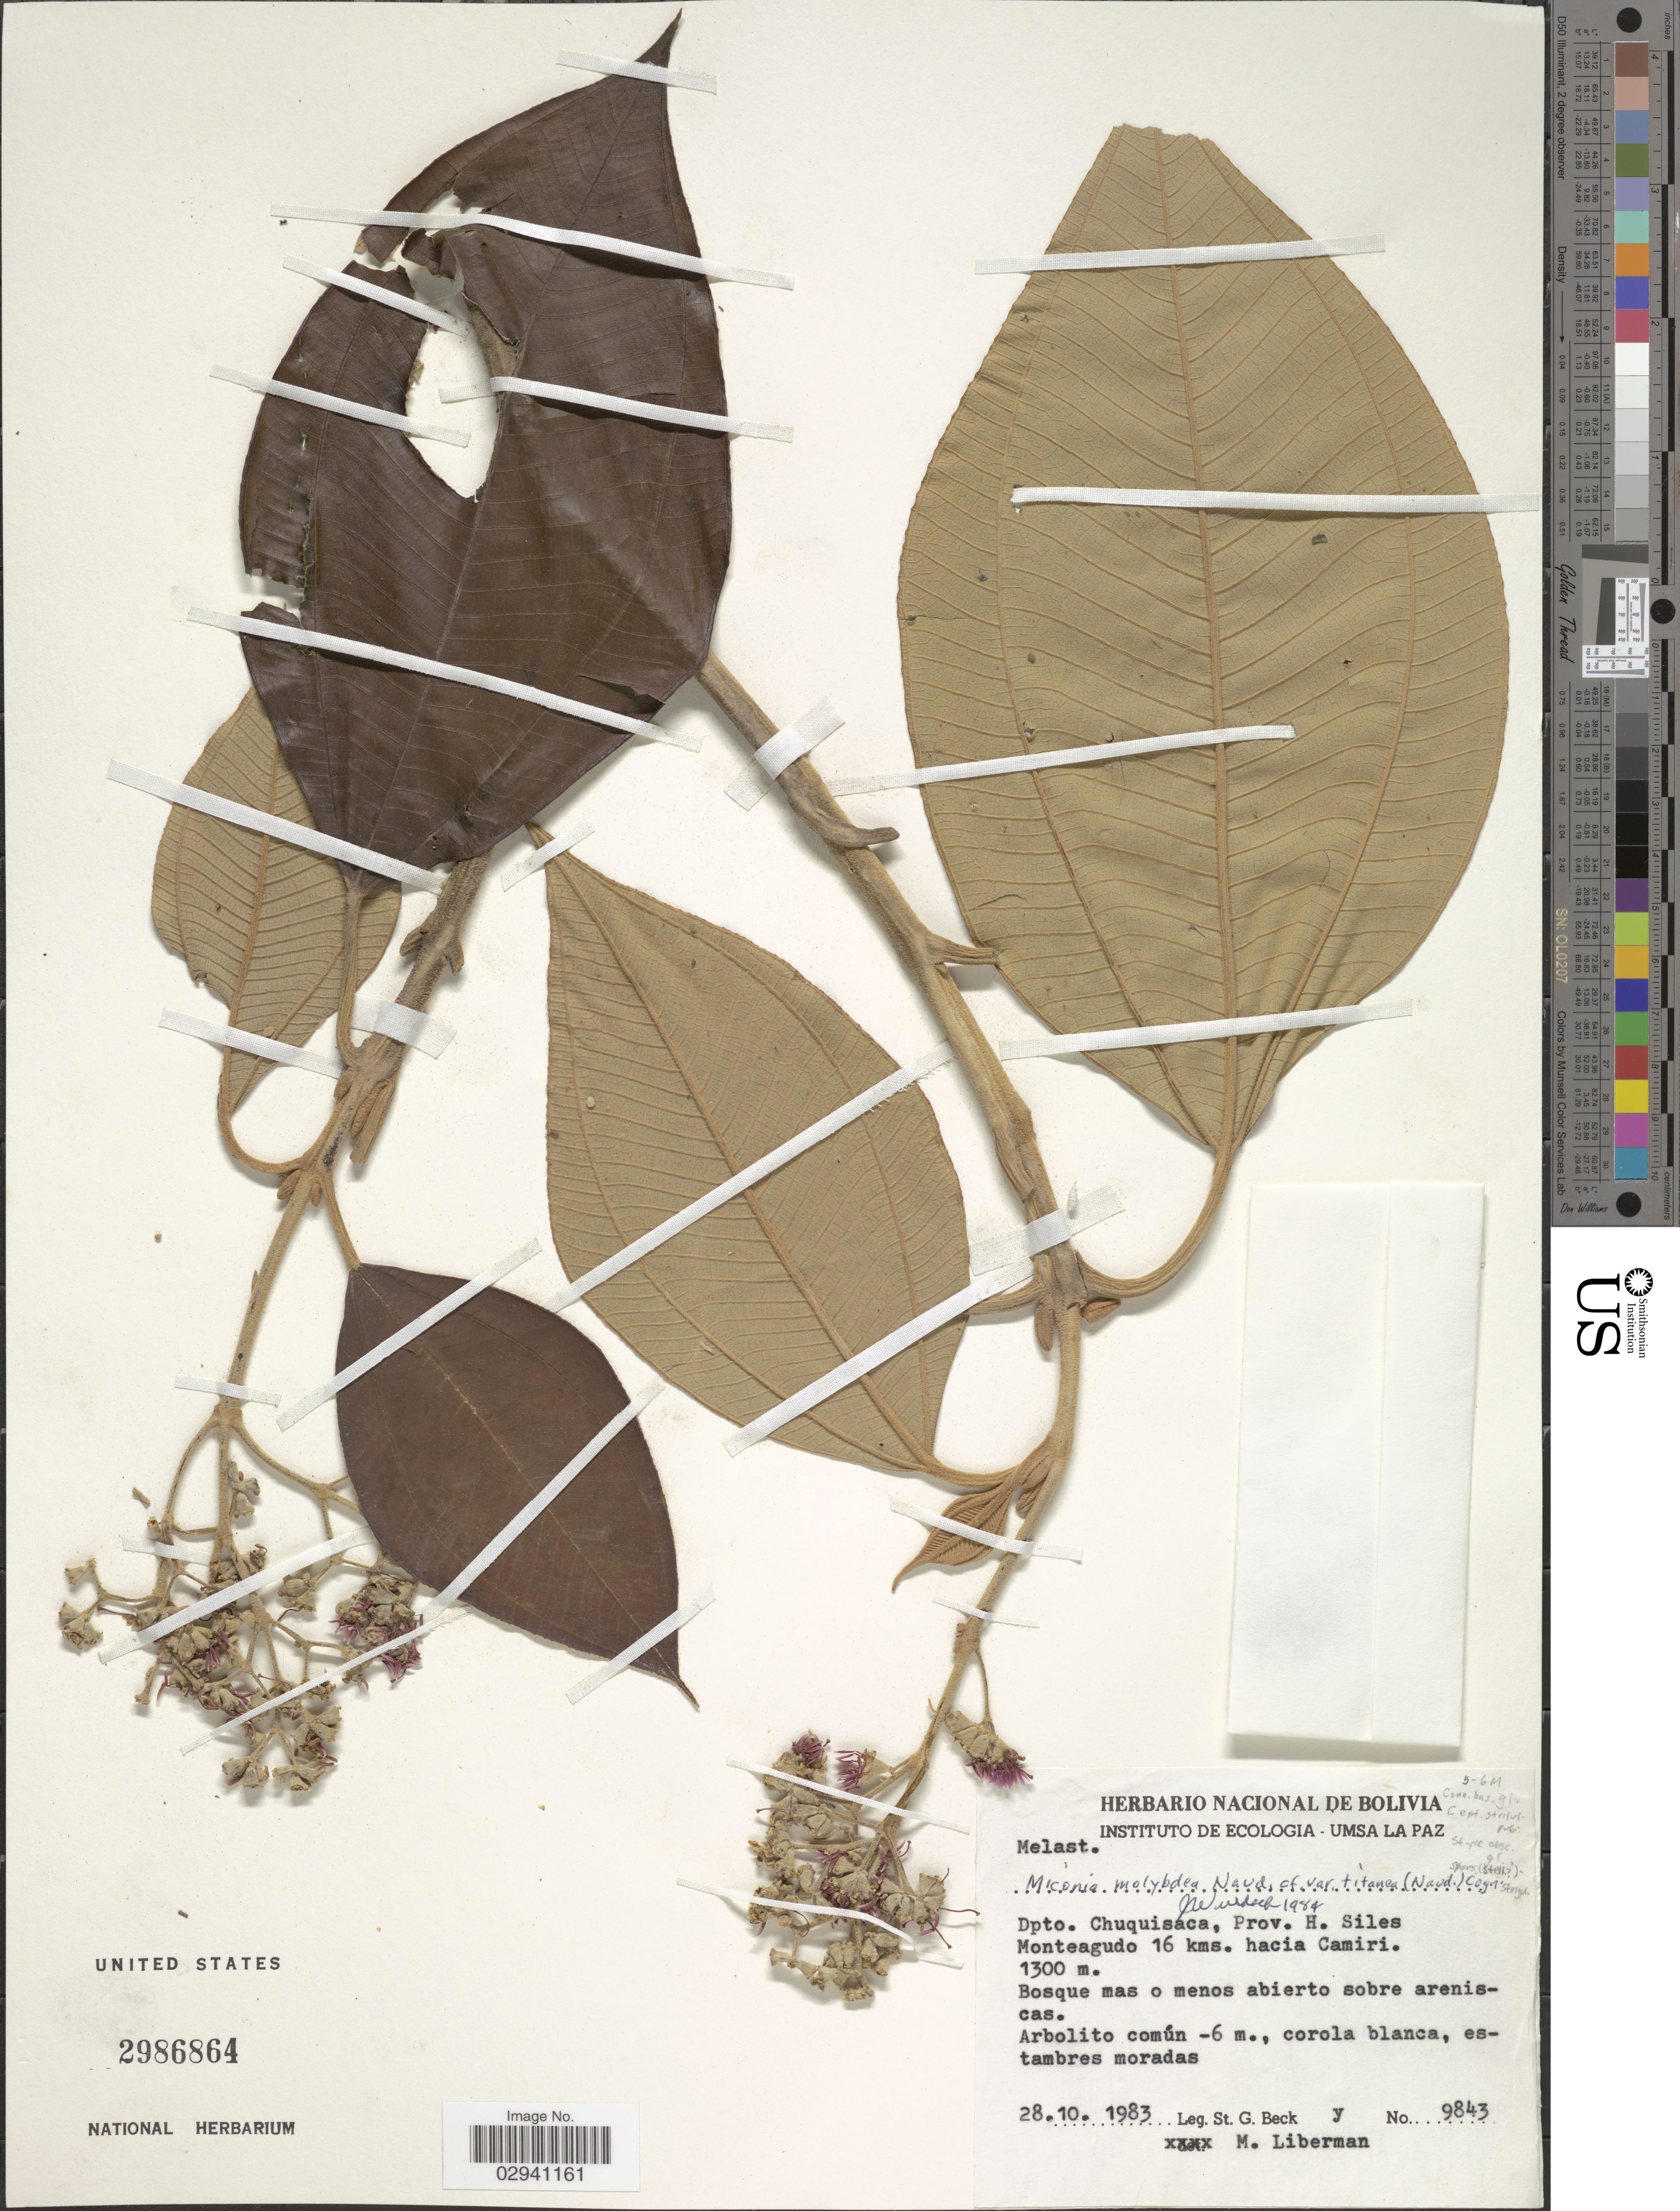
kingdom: Plantae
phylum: Tracheophyta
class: Magnoliopsida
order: Myrtales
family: Melastomataceae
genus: Miconia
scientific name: Miconia molybdea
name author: Naudin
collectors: S. Beck & M. Liberman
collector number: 9843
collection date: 1983-10-28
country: Bolivia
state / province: Chuquisaca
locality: Dpto. Chuquisaca, Prov. H. Siles Monteagudo 16 kms. hacia Camiri.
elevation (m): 1300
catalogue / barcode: US 2986864